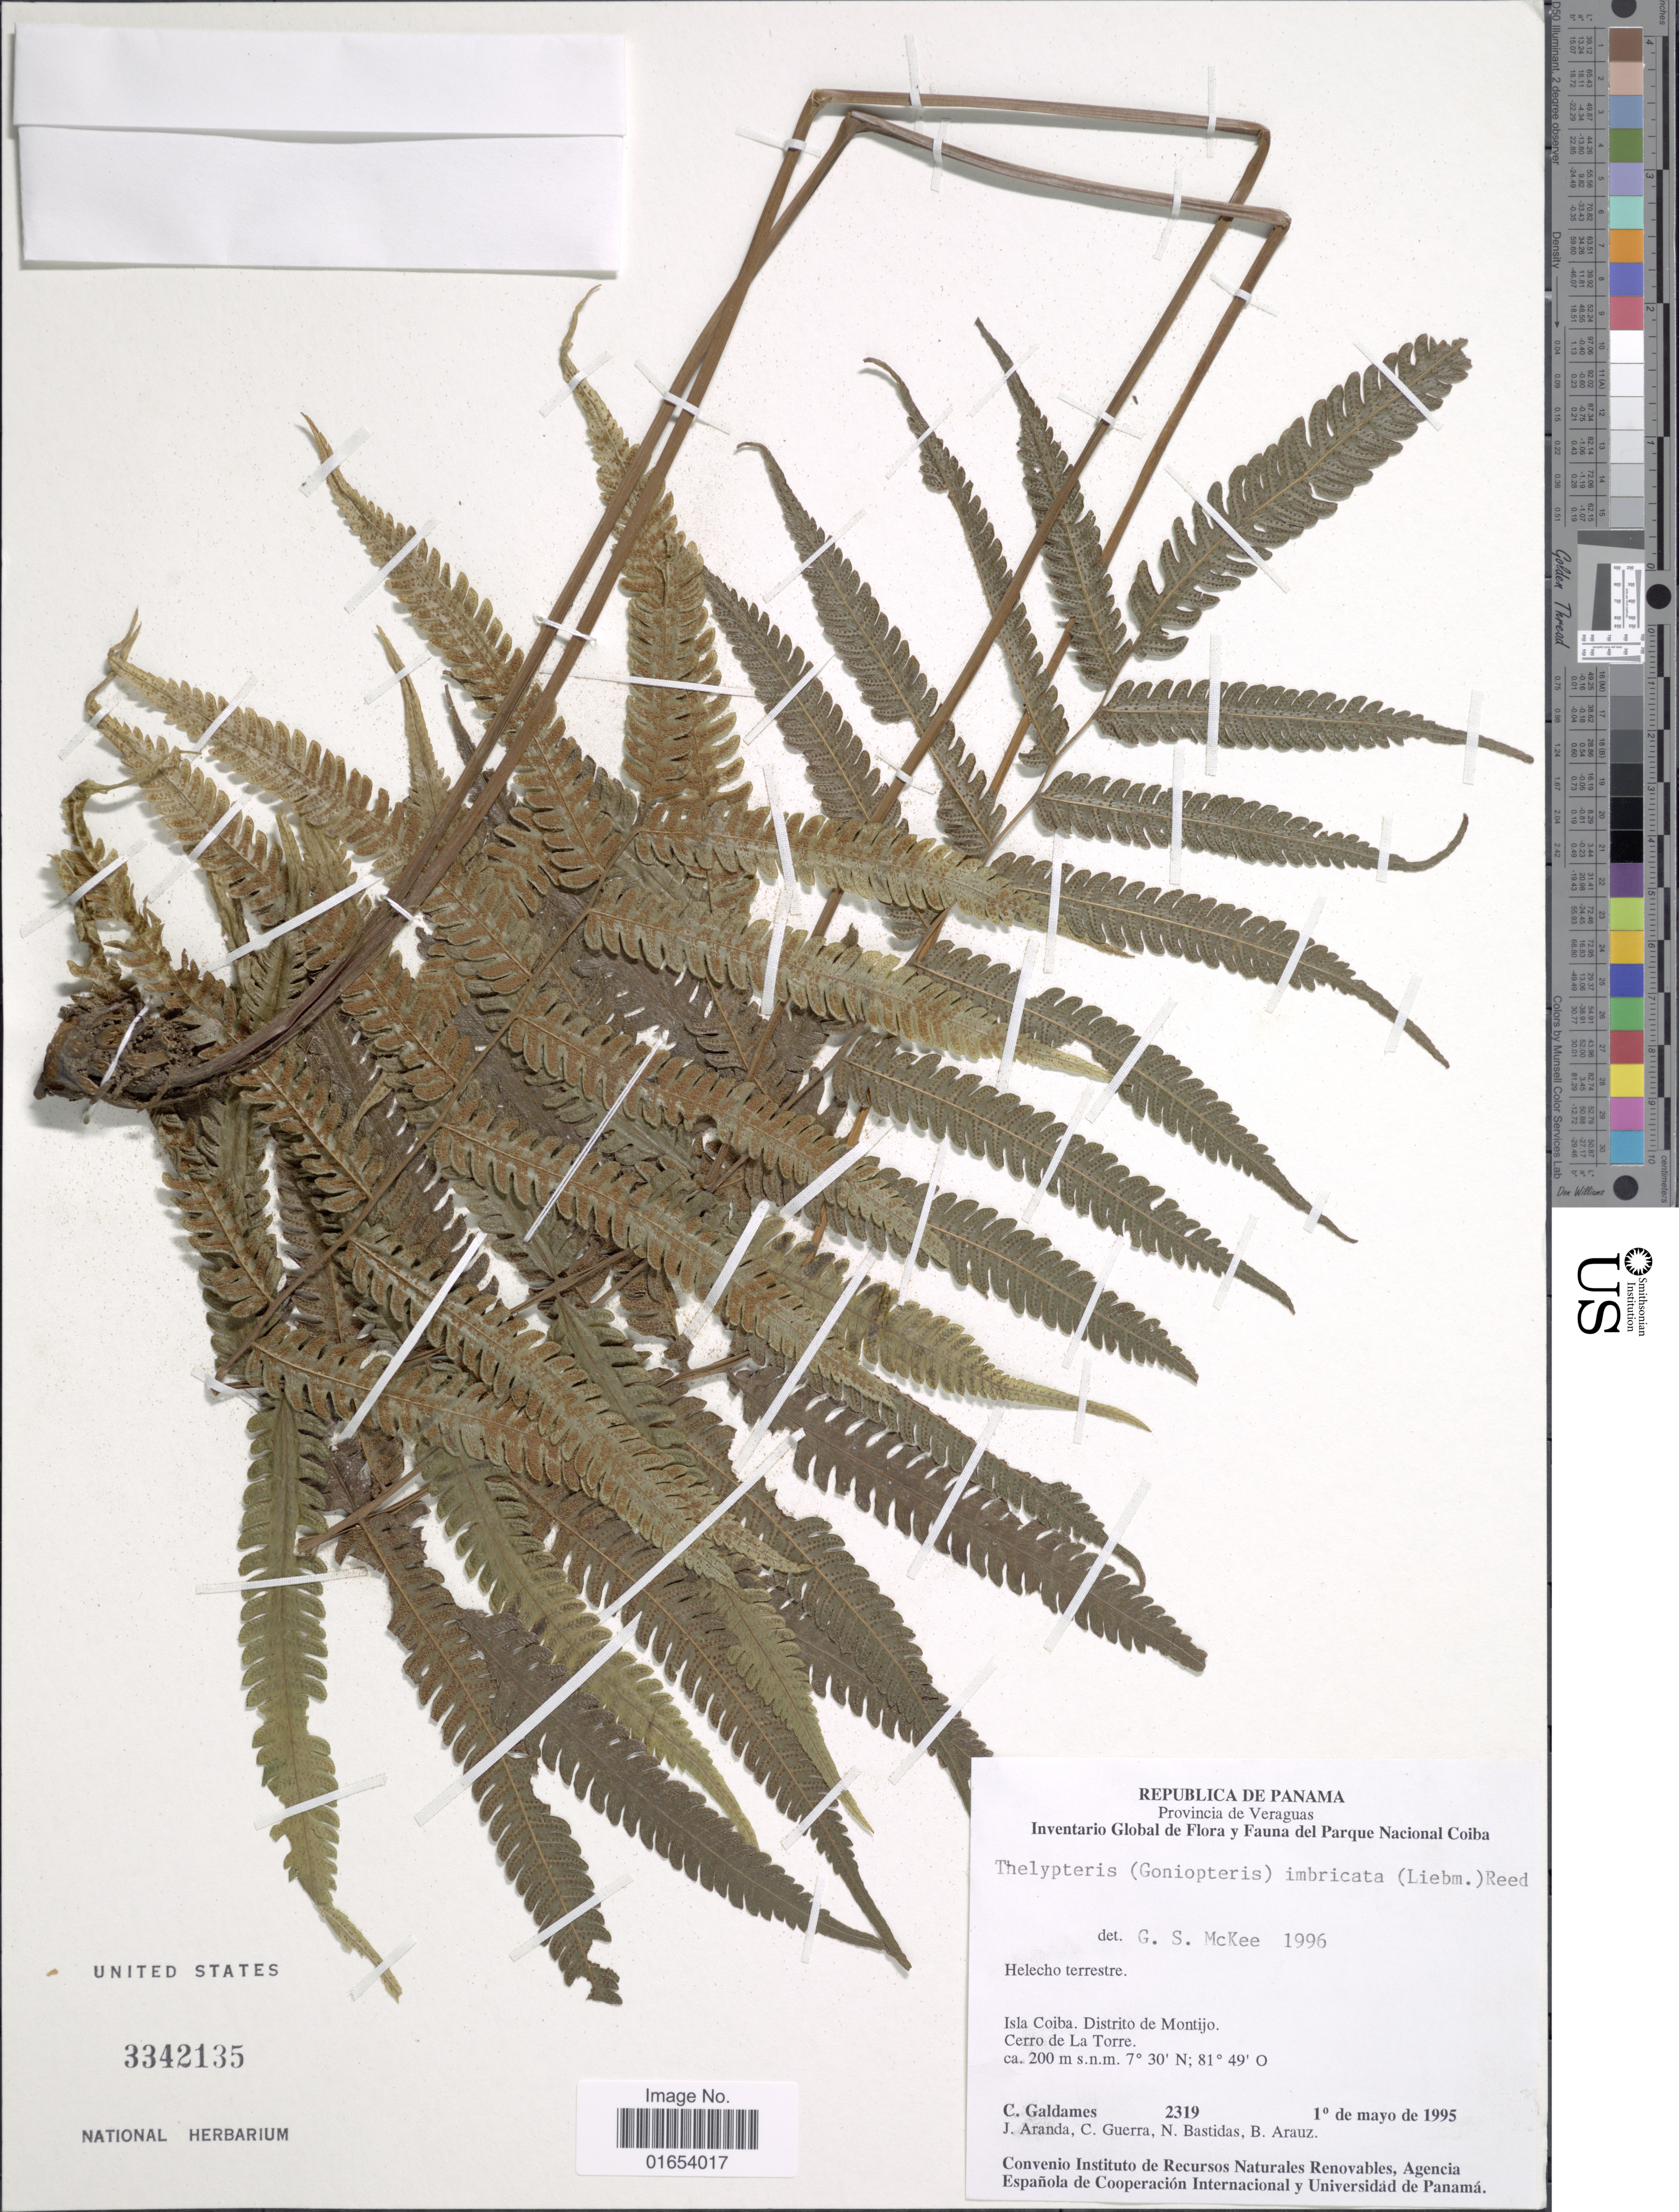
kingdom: Plantae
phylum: Tracheophyta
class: Polypodiopsida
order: Polypodiales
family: Thelypteridaceae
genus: Goniopteris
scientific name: Goniopteris imbricata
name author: (Liebm.) Á. Löve & D. Löve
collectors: C. Galdames, J. Aranda, C. Guerra, N. Bastidas & B. Araúz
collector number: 2319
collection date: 1995-05-01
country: Panama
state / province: Veraguas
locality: Provincia de Veraguas, Republica de Panama, Bosque premontano, Isla Coiba, Distrito de Montijo, Cerro de La Torre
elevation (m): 200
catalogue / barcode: US 3342135